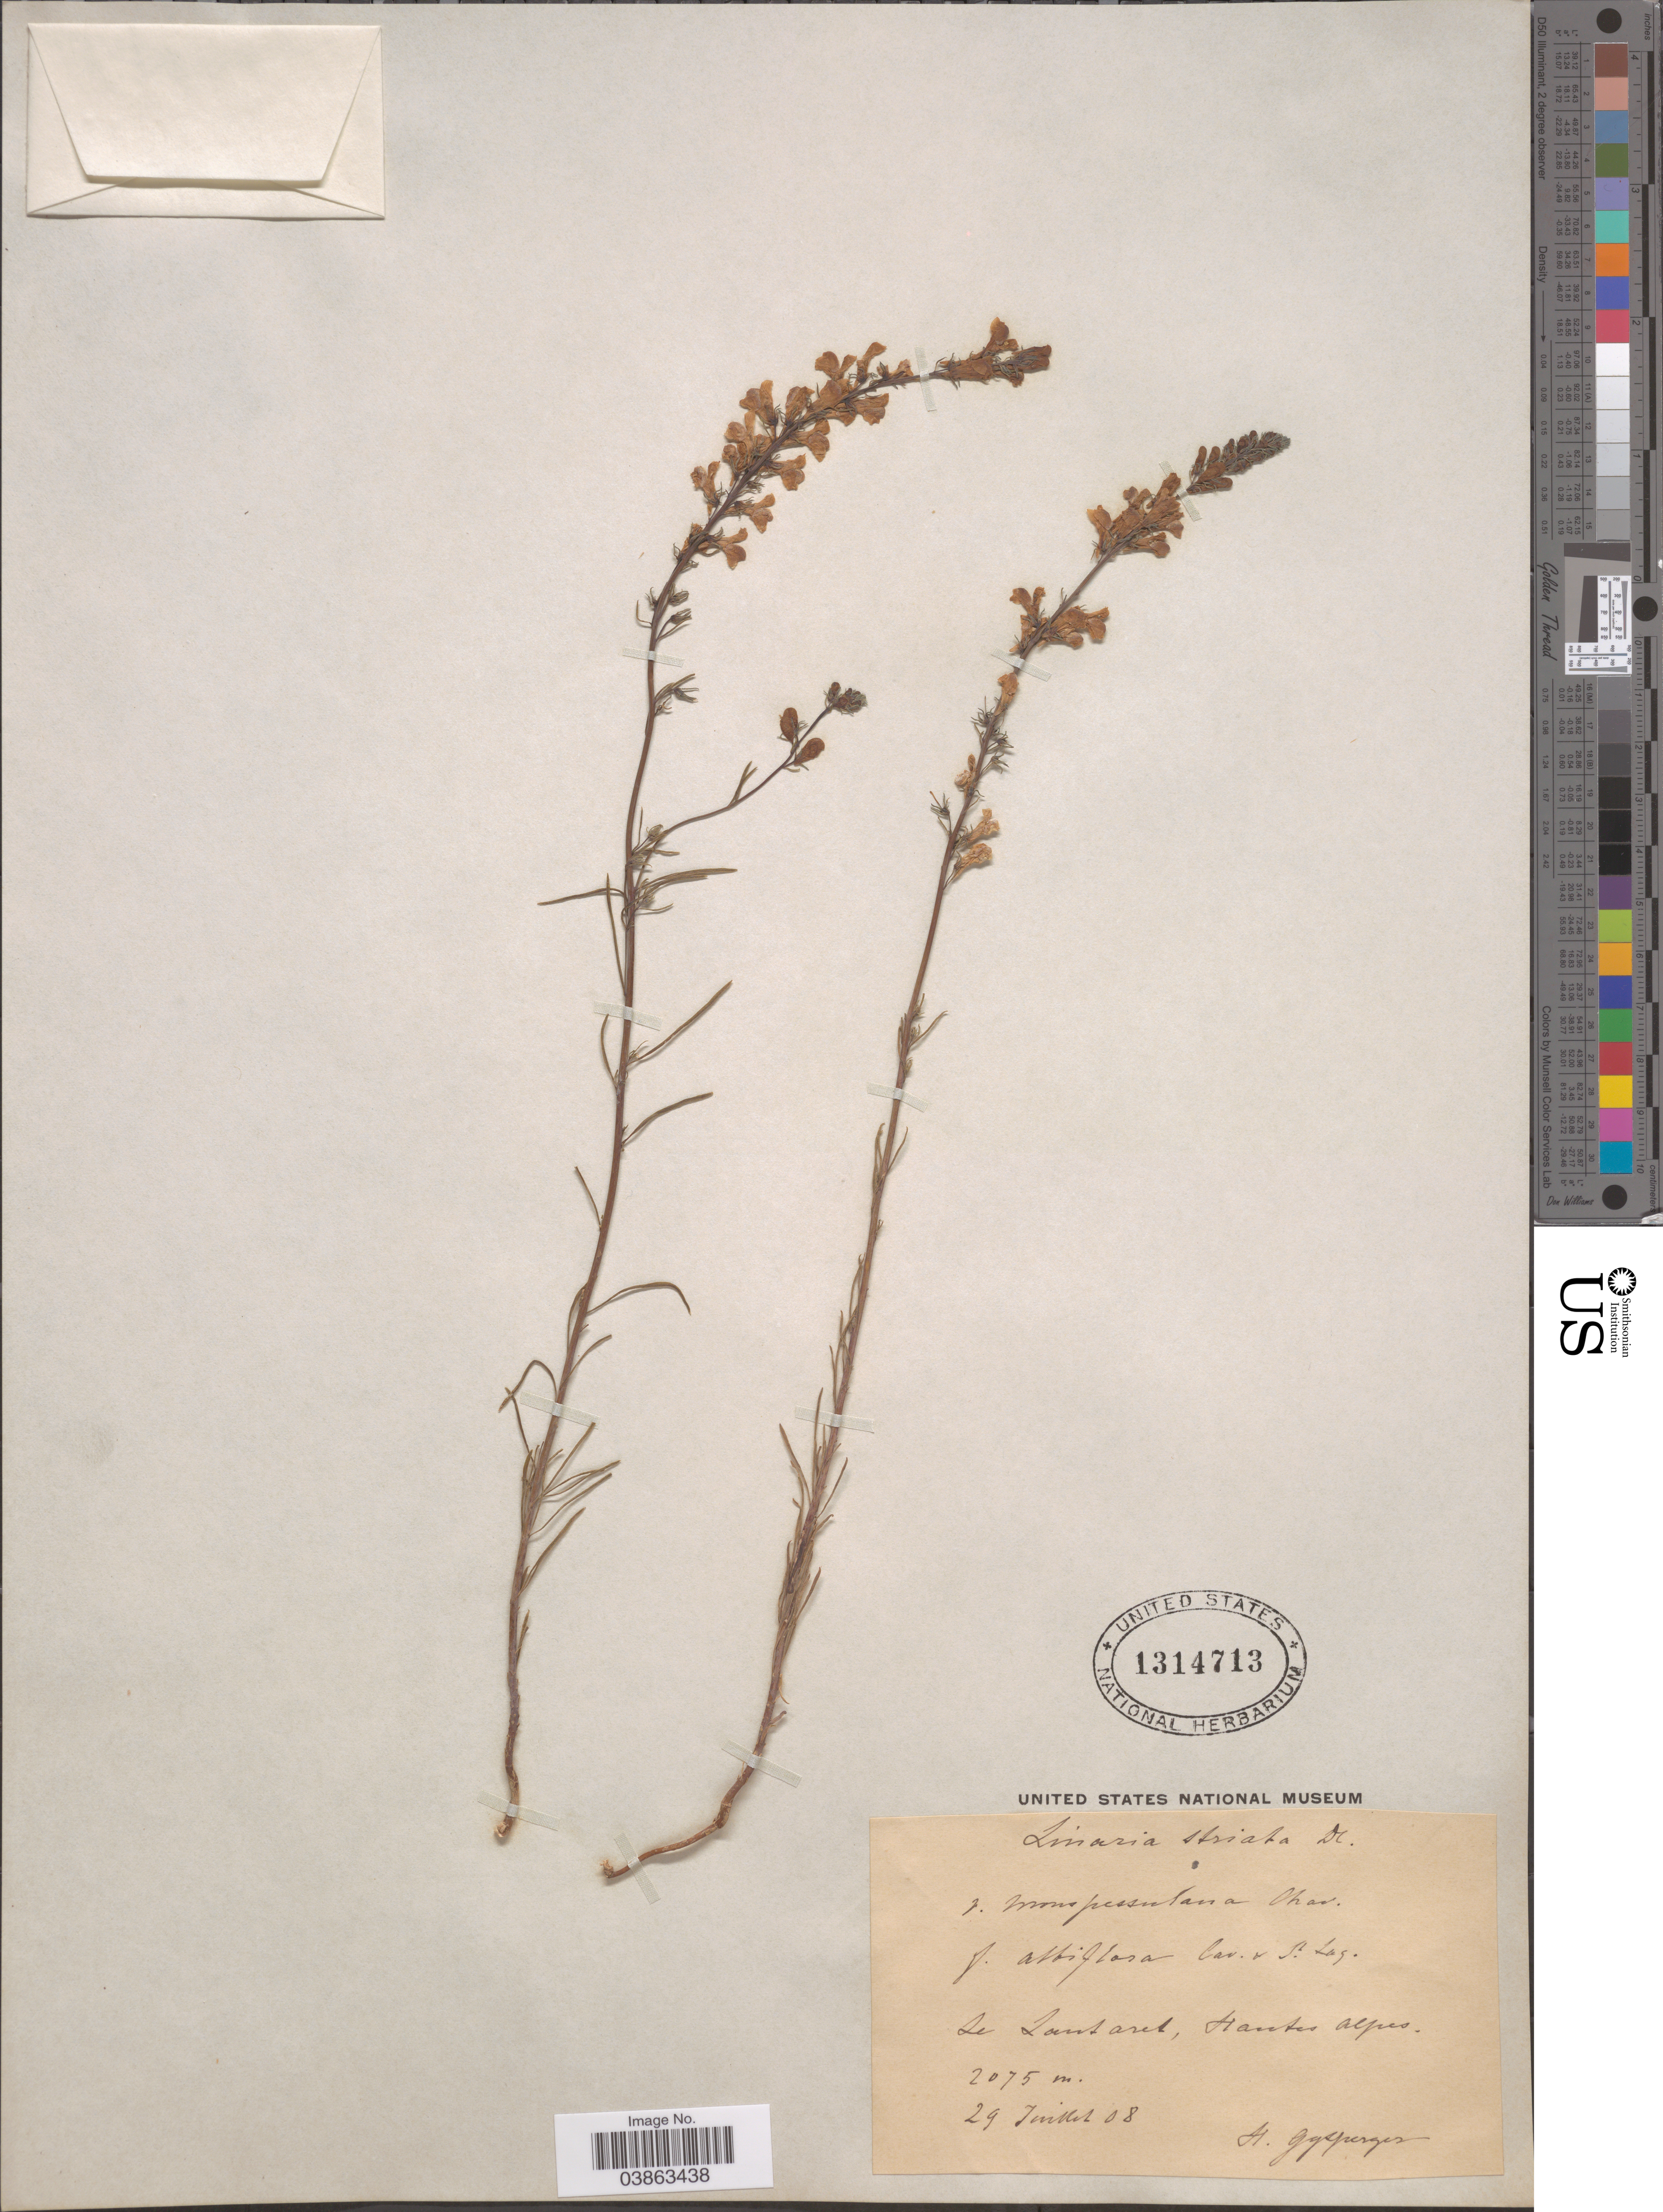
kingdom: Plantae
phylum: Tracheophyta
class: Magnoliopsida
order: Lamiales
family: Plantaginaceae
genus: Linaria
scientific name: Linaria striata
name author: (Lam.) DC.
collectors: H. Gysperger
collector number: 7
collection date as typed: Transcribed d/m/y: 29/7/8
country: France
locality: Le Lautaret, Hautes Alpes.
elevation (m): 2075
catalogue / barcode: US 1314713